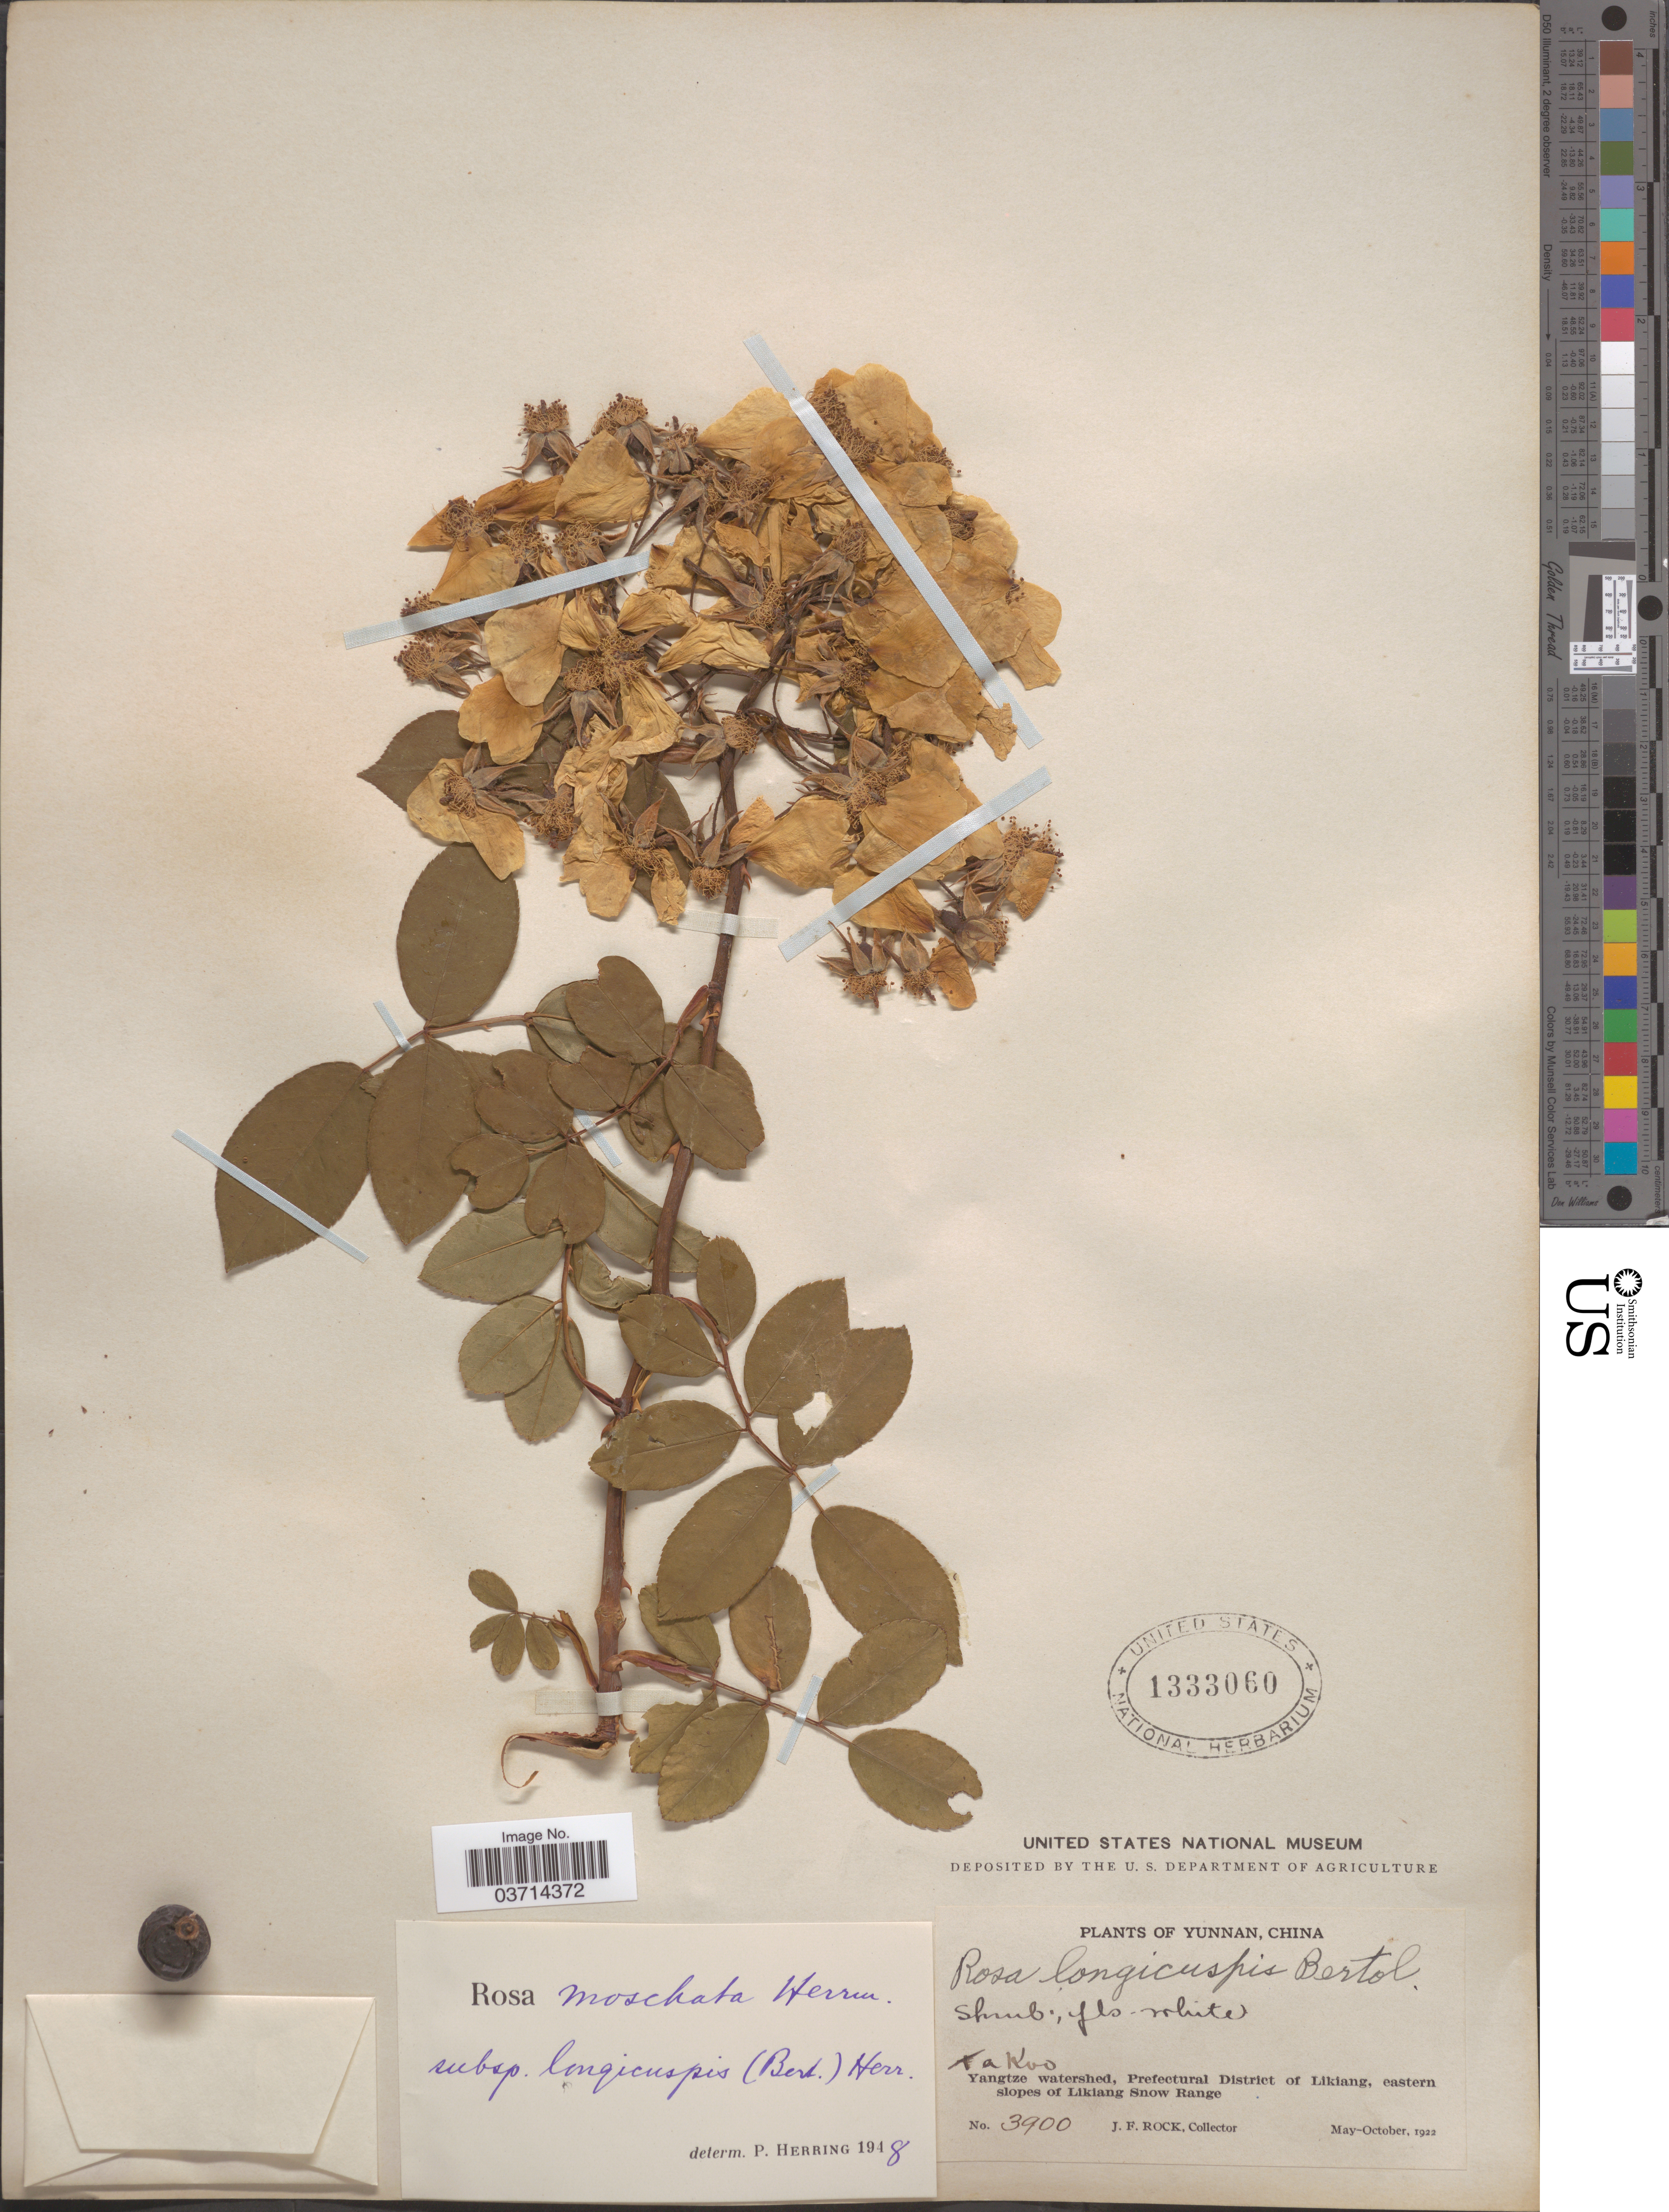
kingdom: Plantae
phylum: Tracheophyta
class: Magnoliopsida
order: Rosales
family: Rosaceae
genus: Rosa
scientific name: Rosa moschata subsp. longicuspis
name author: (Bertol.) Cardot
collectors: J. Rock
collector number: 3900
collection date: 1922-05/1922-10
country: China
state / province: Yunnan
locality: Ta Koo. [unsure placement] Yangtze watershed, Prefectural District of Likiang, eastern slopes of Likiang Snow Range.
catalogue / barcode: US 1333060